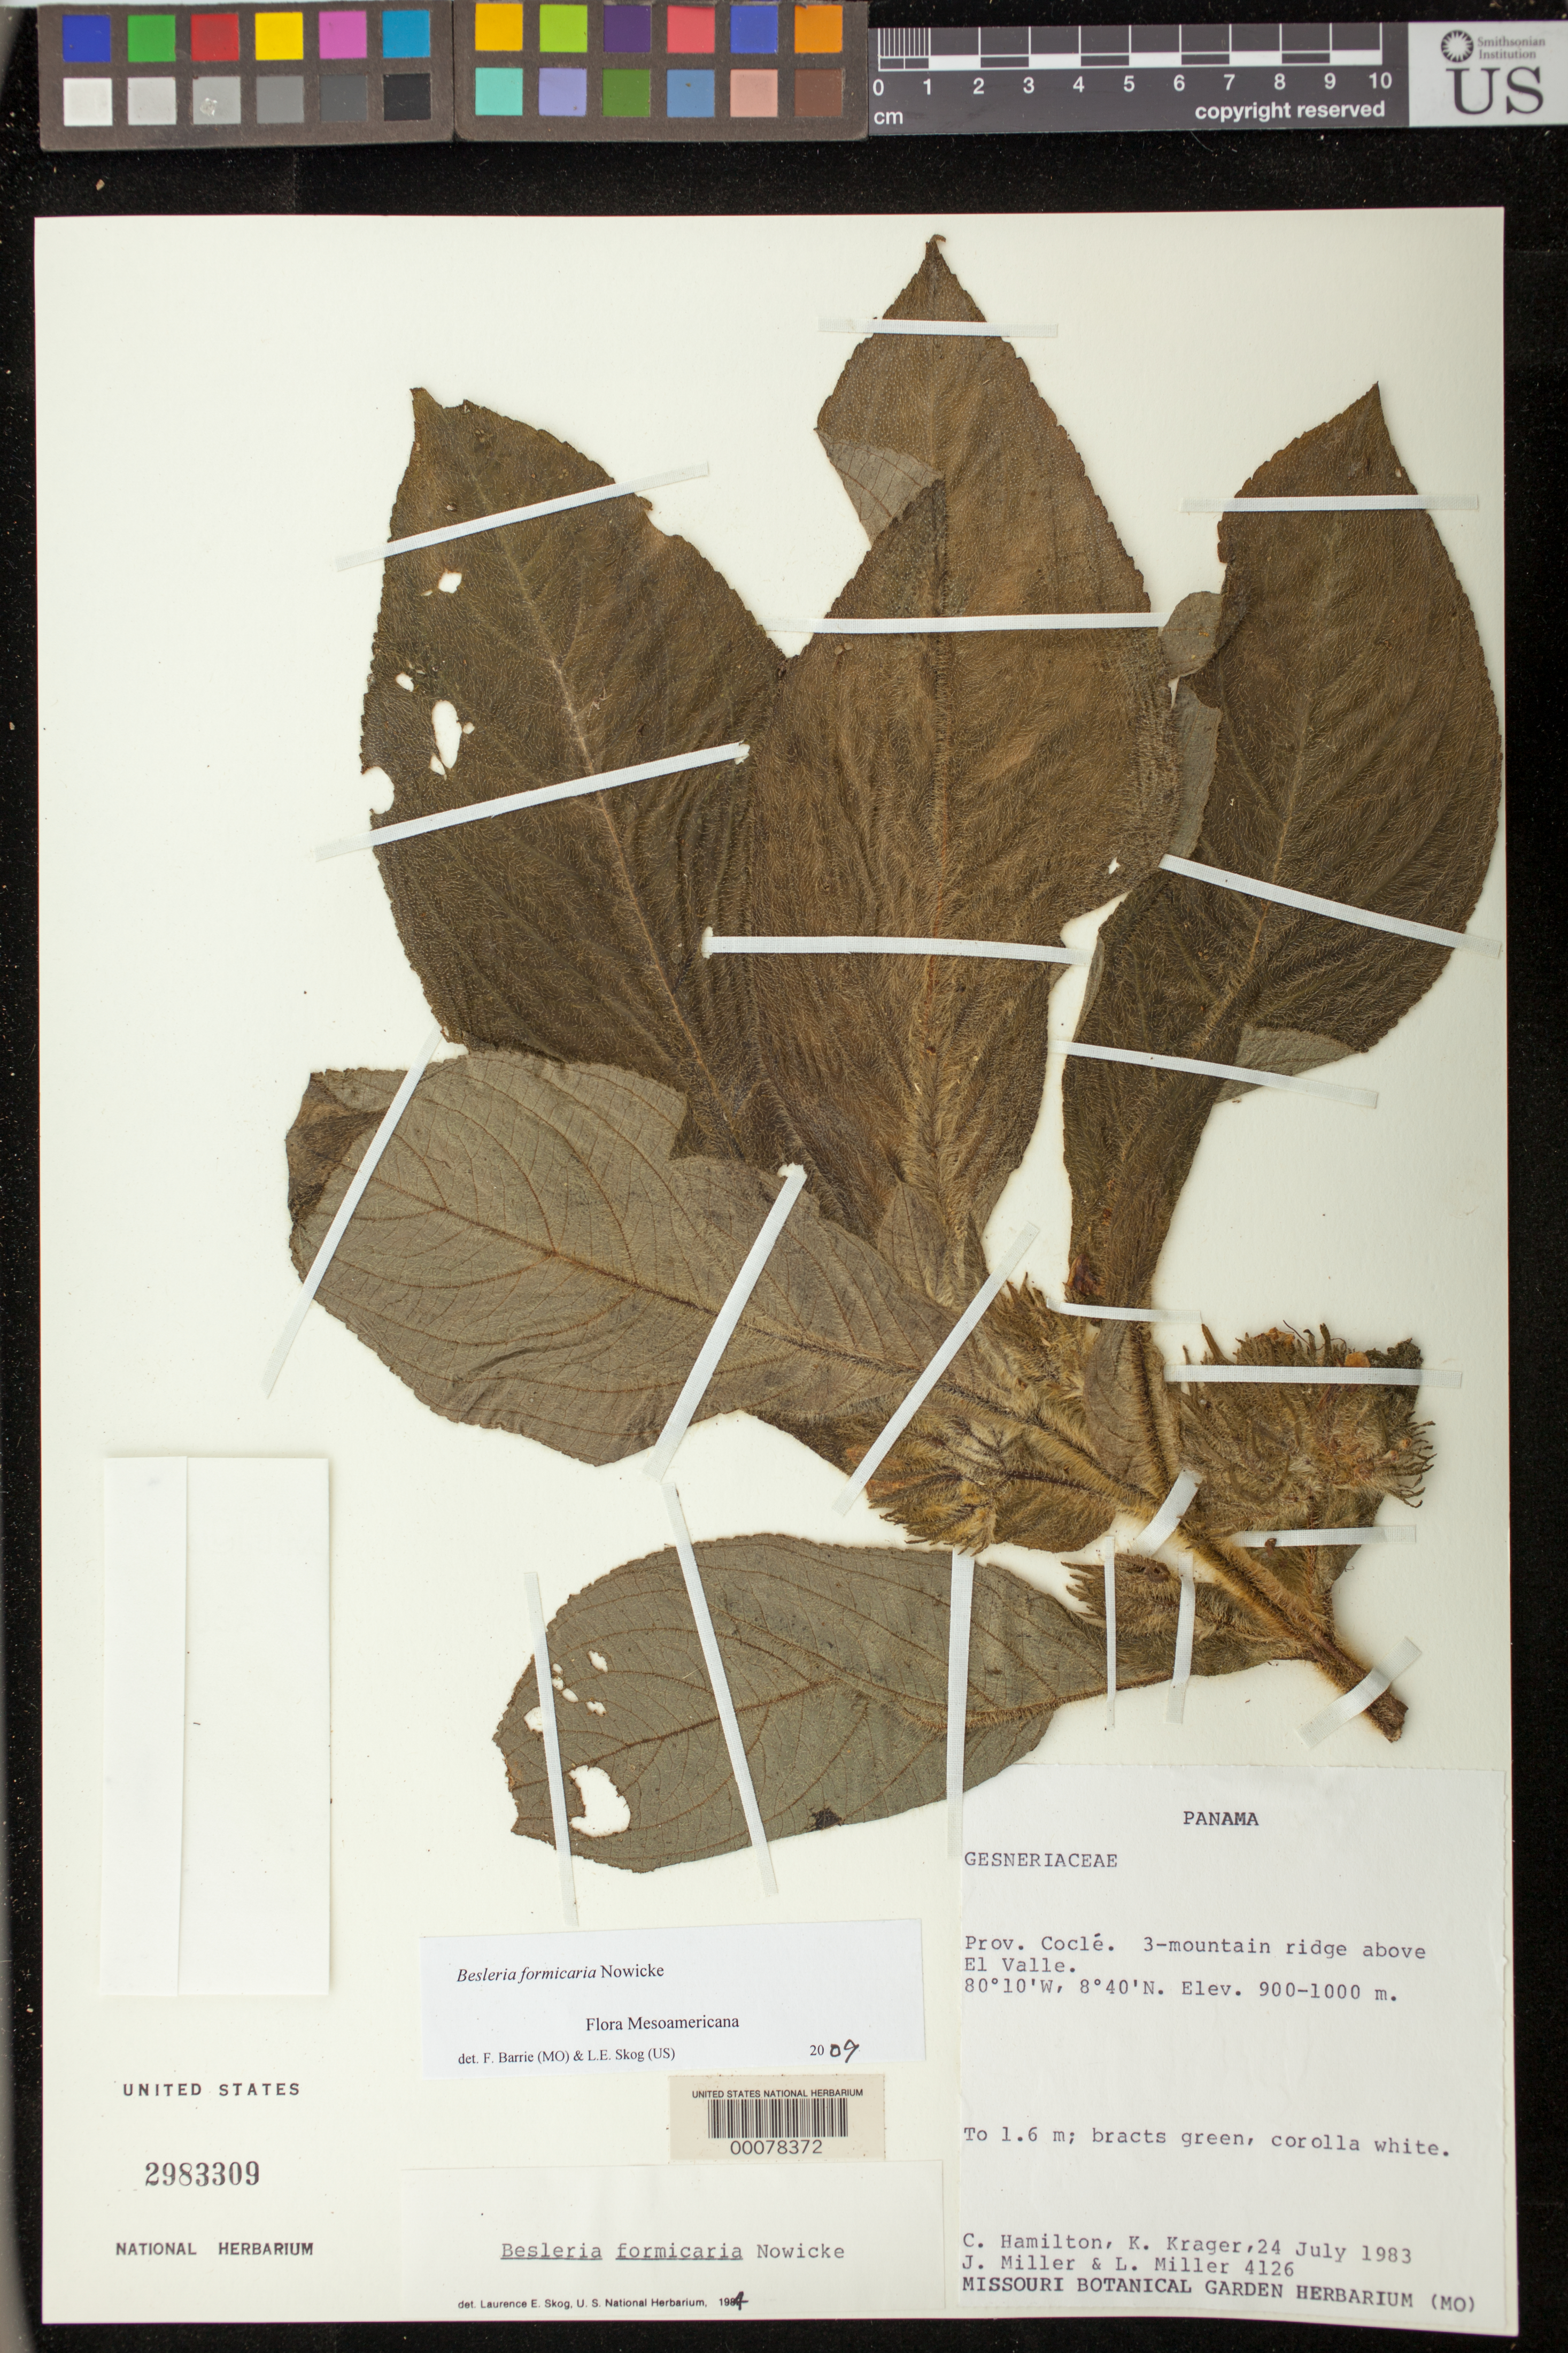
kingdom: Plantae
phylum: Tracheophyta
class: Magnoliopsida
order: Lamiales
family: Gesneriaceae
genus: Besleria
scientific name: Besleria formicaria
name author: Nowicke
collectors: C. Hamilton, K. Krager, J. Miller & L. Miller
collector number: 4126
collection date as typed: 24 Jul 1983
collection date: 1983-07-24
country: Panama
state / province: Coclé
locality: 3-mountain ridge above El Valle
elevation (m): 900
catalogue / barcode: US 2983309